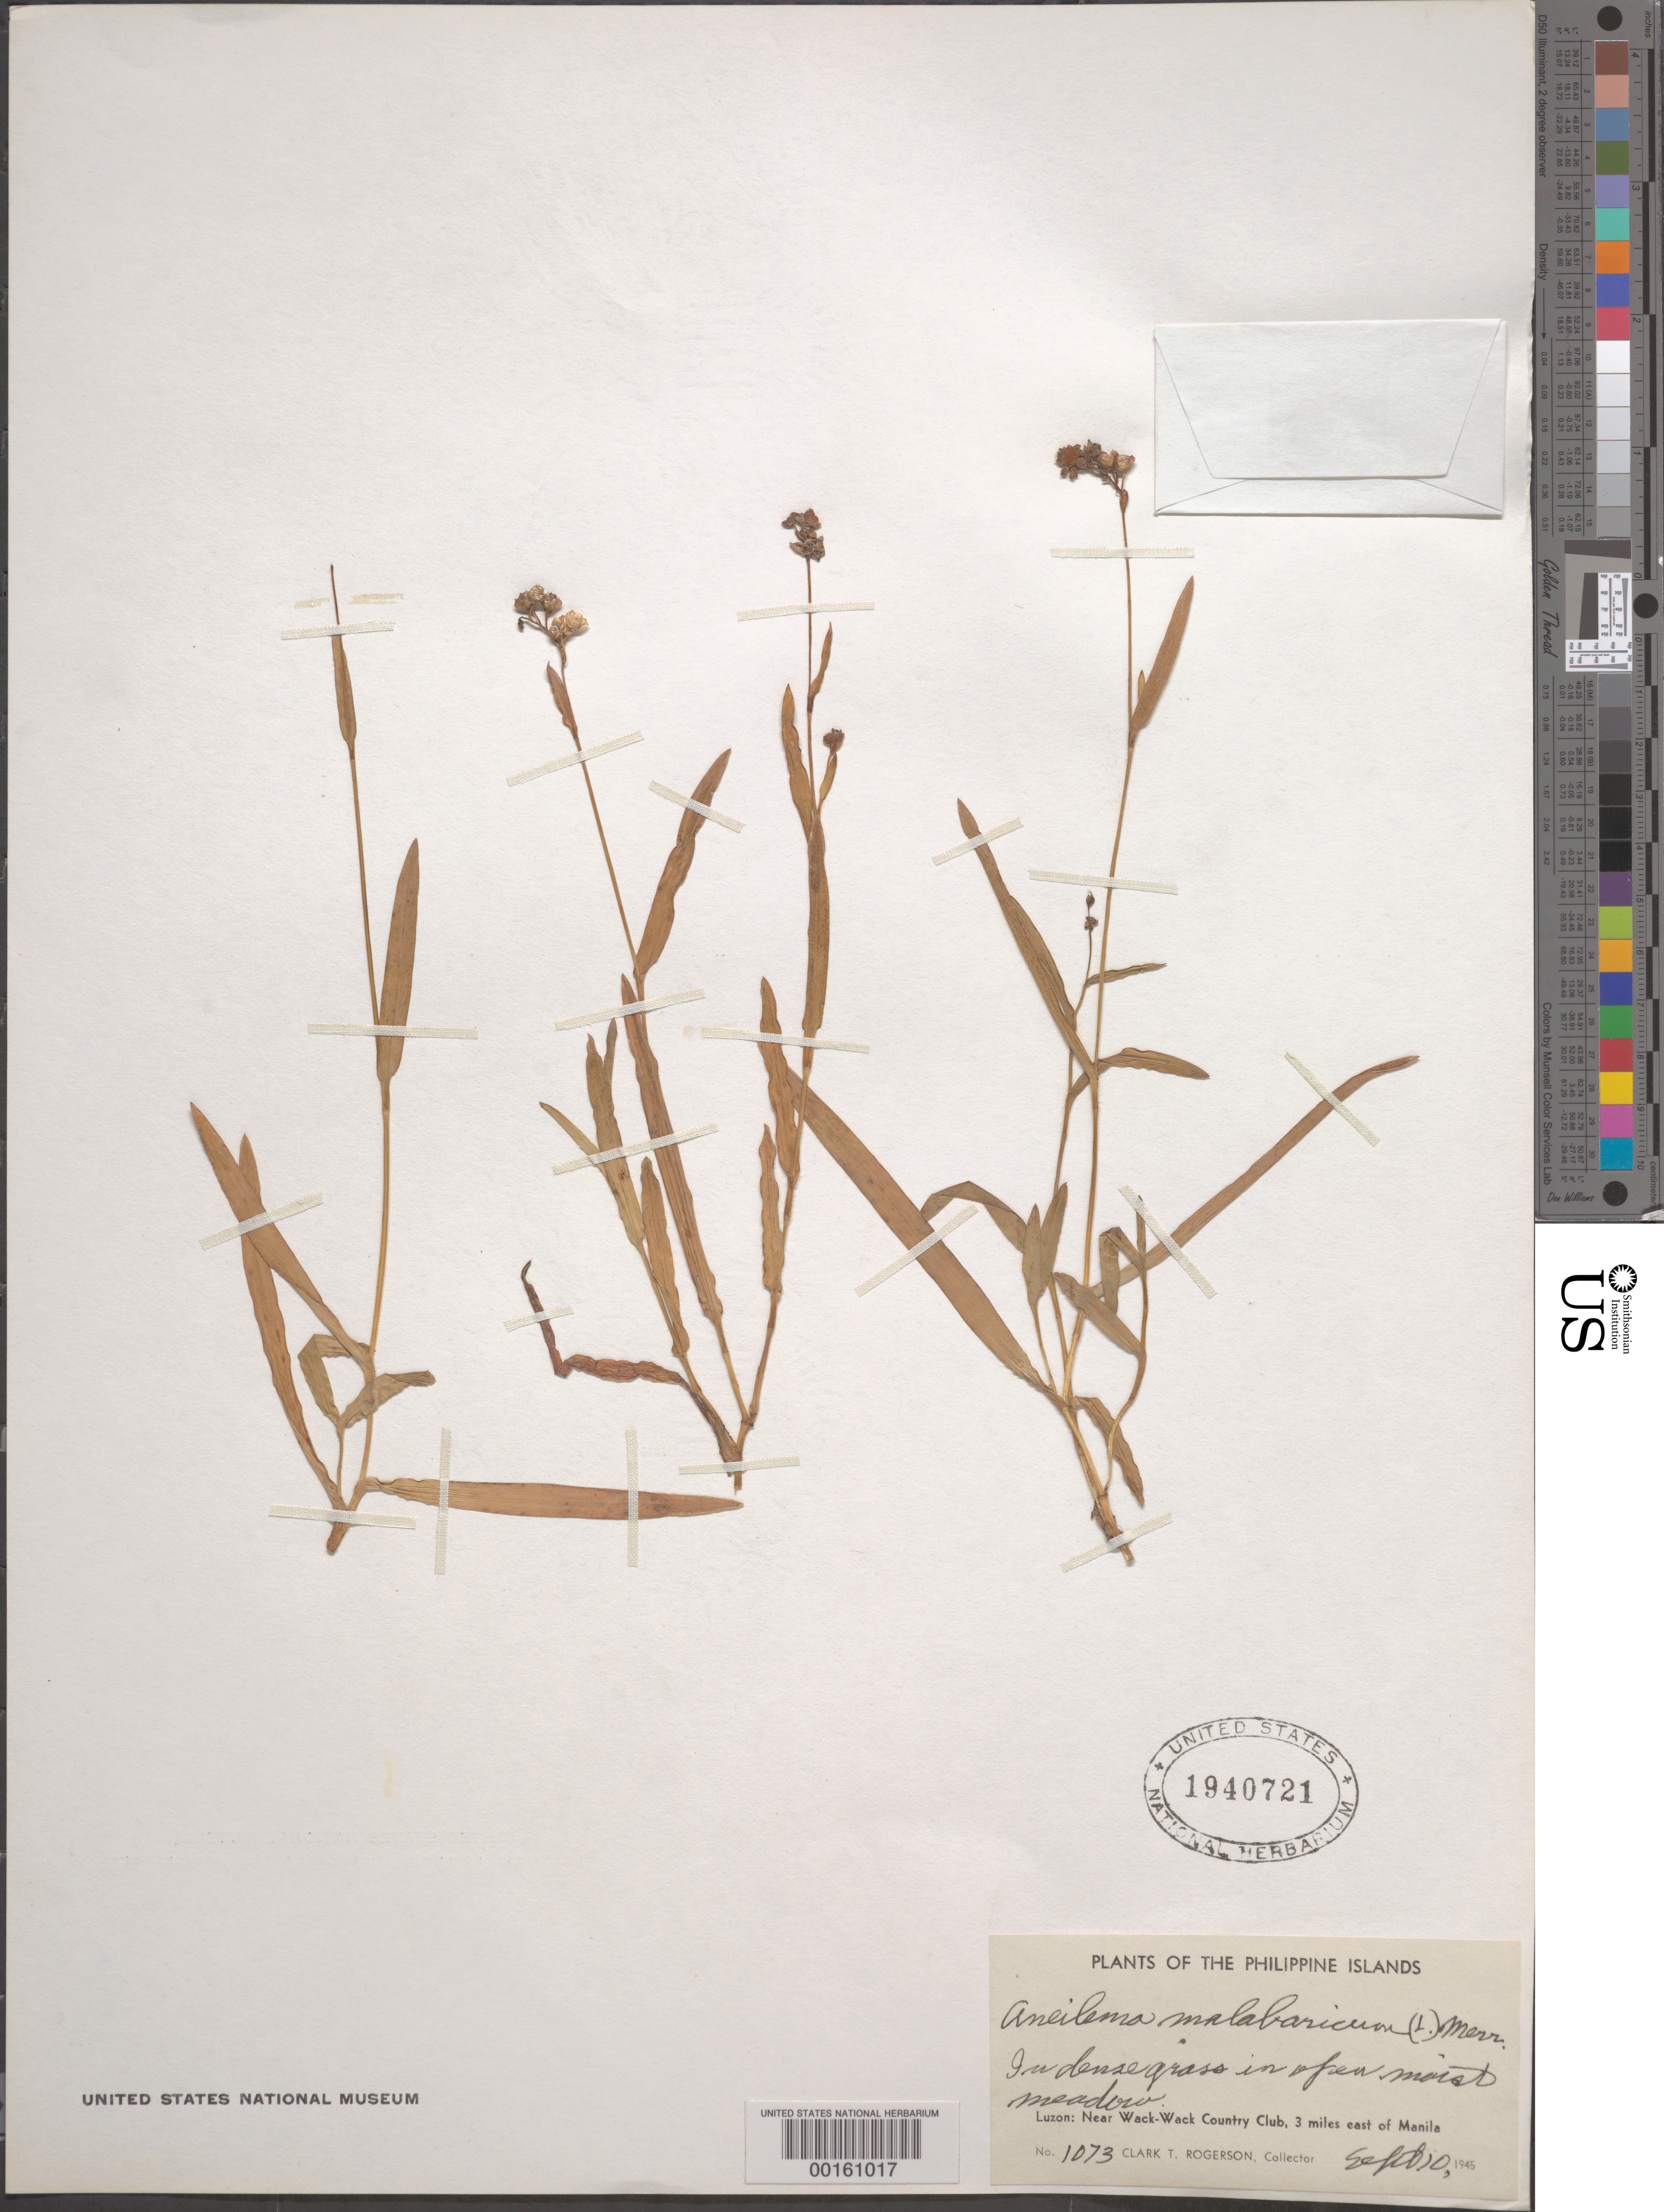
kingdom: Plantae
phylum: Tracheophyta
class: Liliopsida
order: Commelinales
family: Commelinaceae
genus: Murdannia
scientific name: Murdannia nudiflora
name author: (L.) Brenan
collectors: C. Rogerson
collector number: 1073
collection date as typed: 10 Sep 1945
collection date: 1945-09-10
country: Philippines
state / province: National Capital Region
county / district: Manila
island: Luzon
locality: E of manila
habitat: Dense grass in open, moist meadow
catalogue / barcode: US 1940721